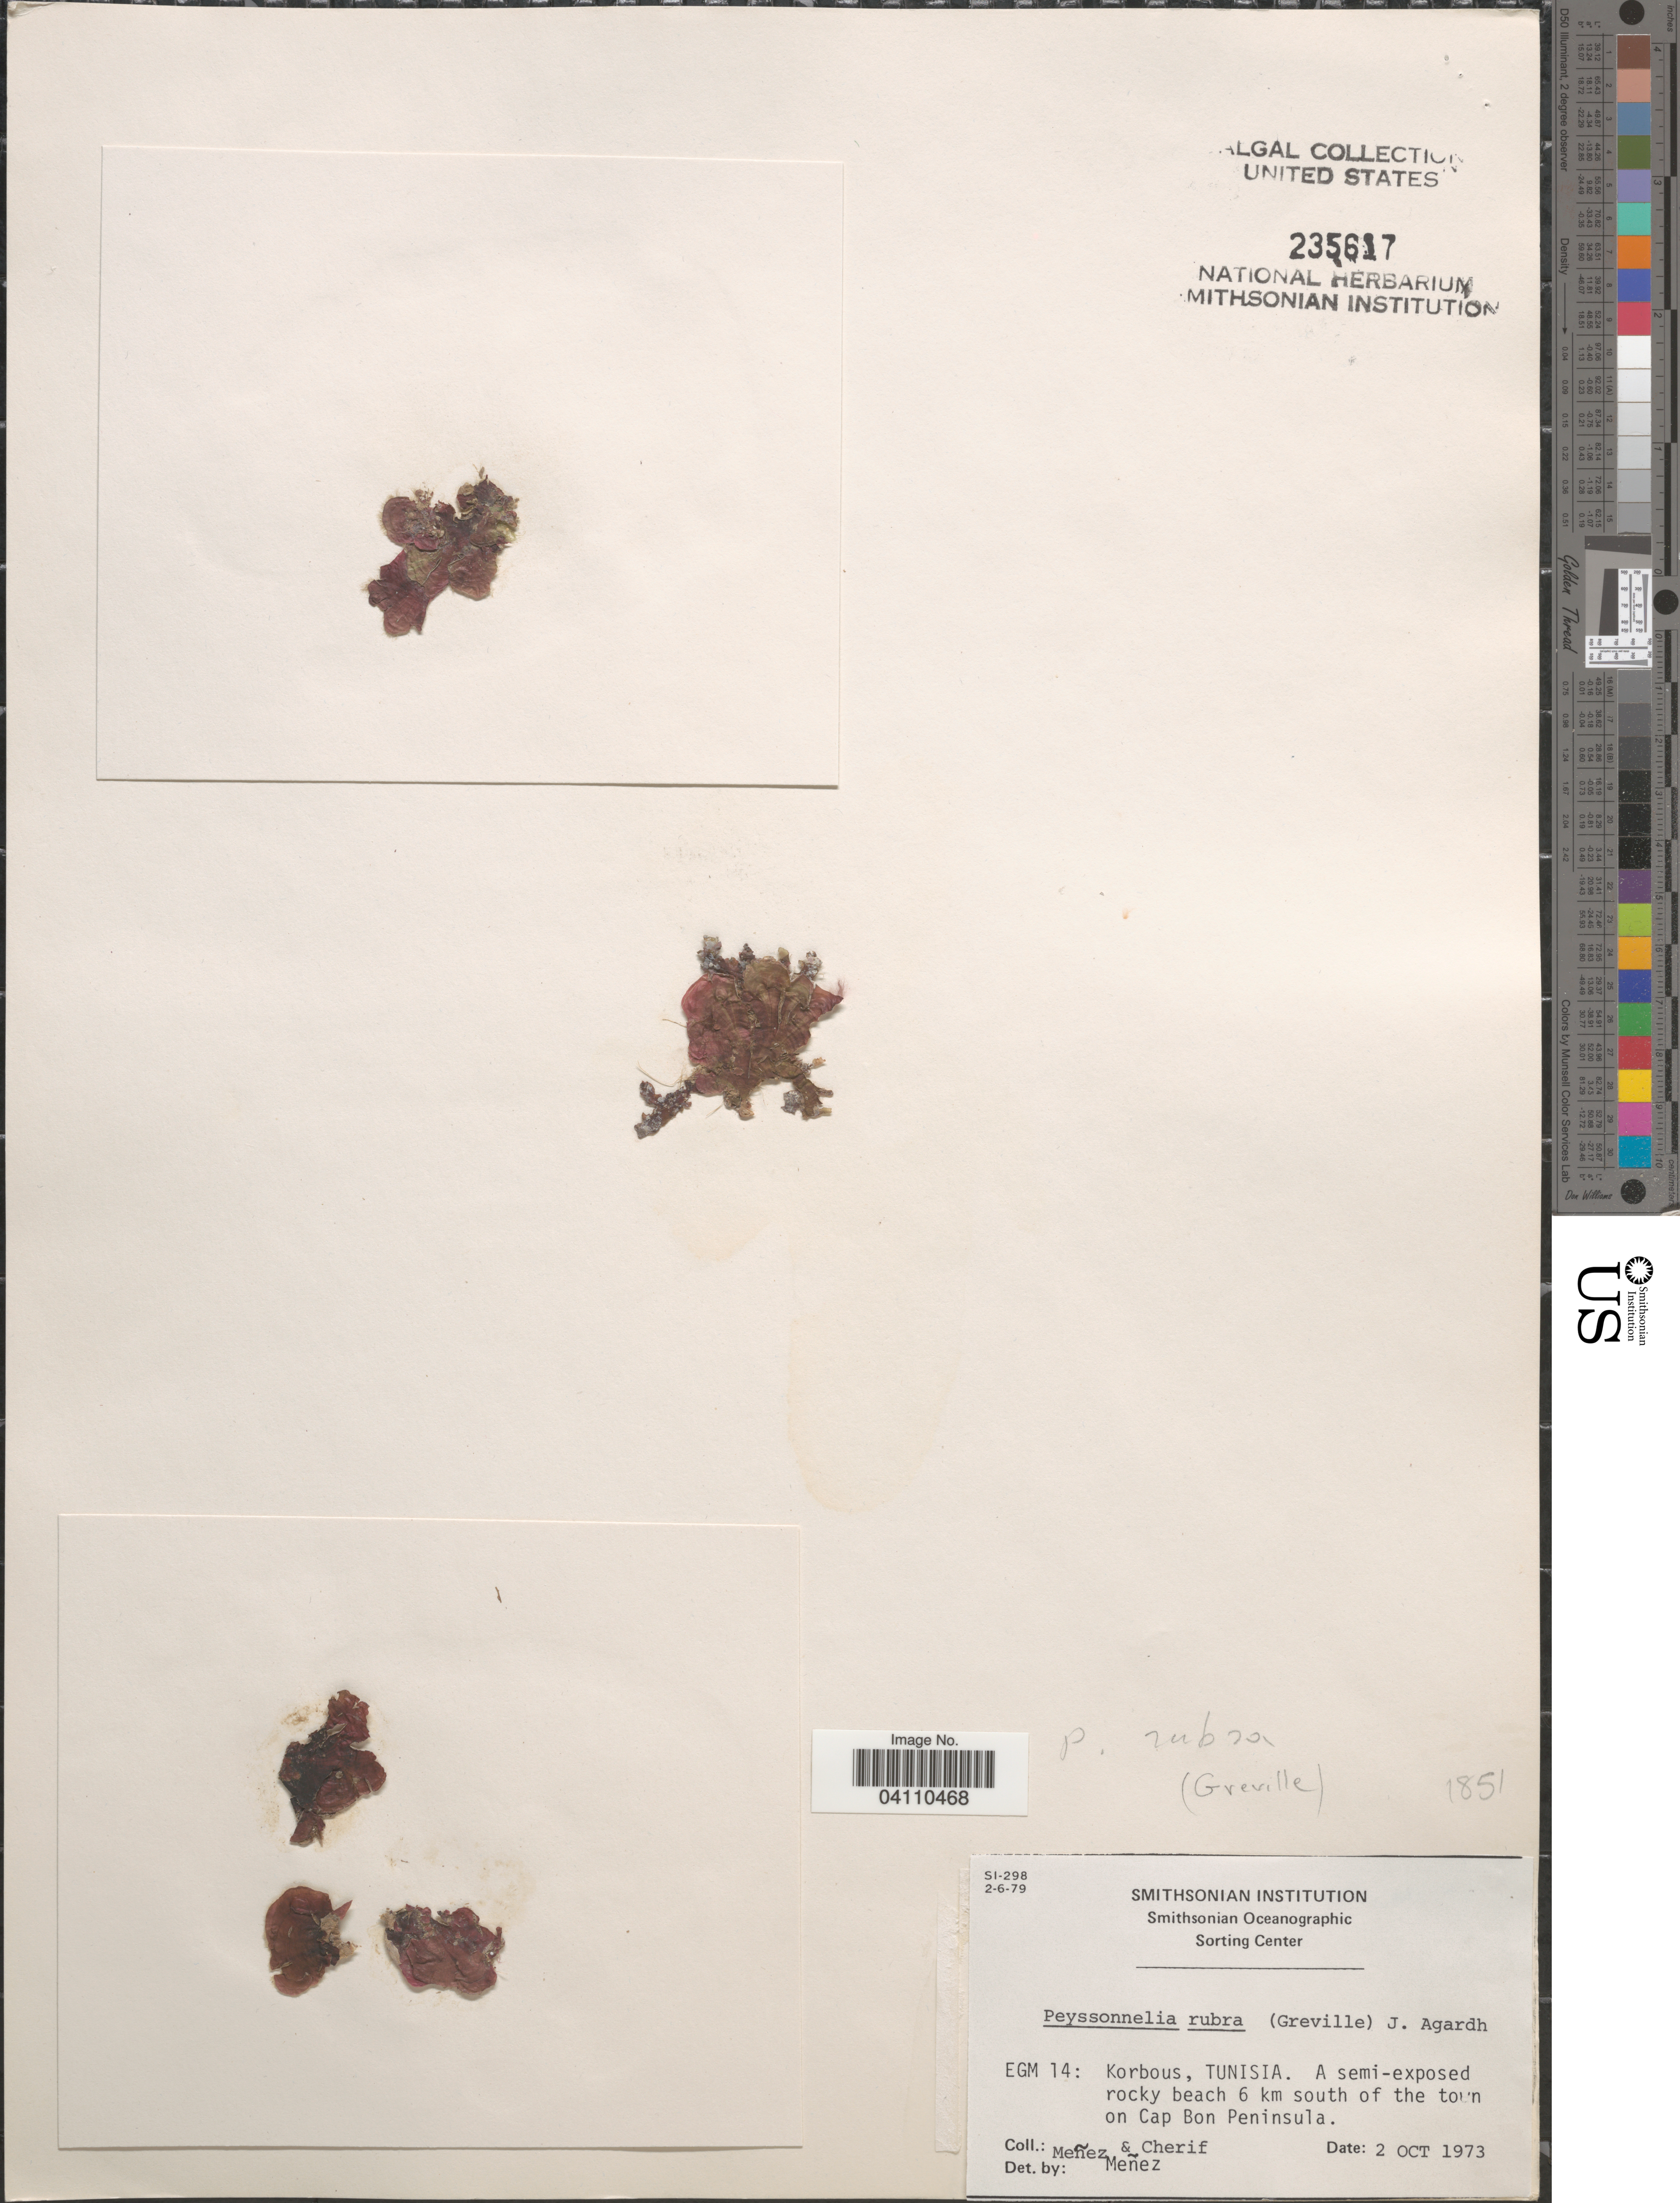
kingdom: Plantae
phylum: Rhodophyta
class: Florideophyceae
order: Peyssonneliales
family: Peyssonneliaceae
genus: Peyssonnelia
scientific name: Peyssonnelia rubra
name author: (Grev.) J. Agardh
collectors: Menez & -. Cherif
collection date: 1973-10-02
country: Tunisia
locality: EGM 14: Korbous, Tunisia. A semi-exposed rocky beach 6 km south of the town on Cap Bon Peninsula.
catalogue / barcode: US 235617